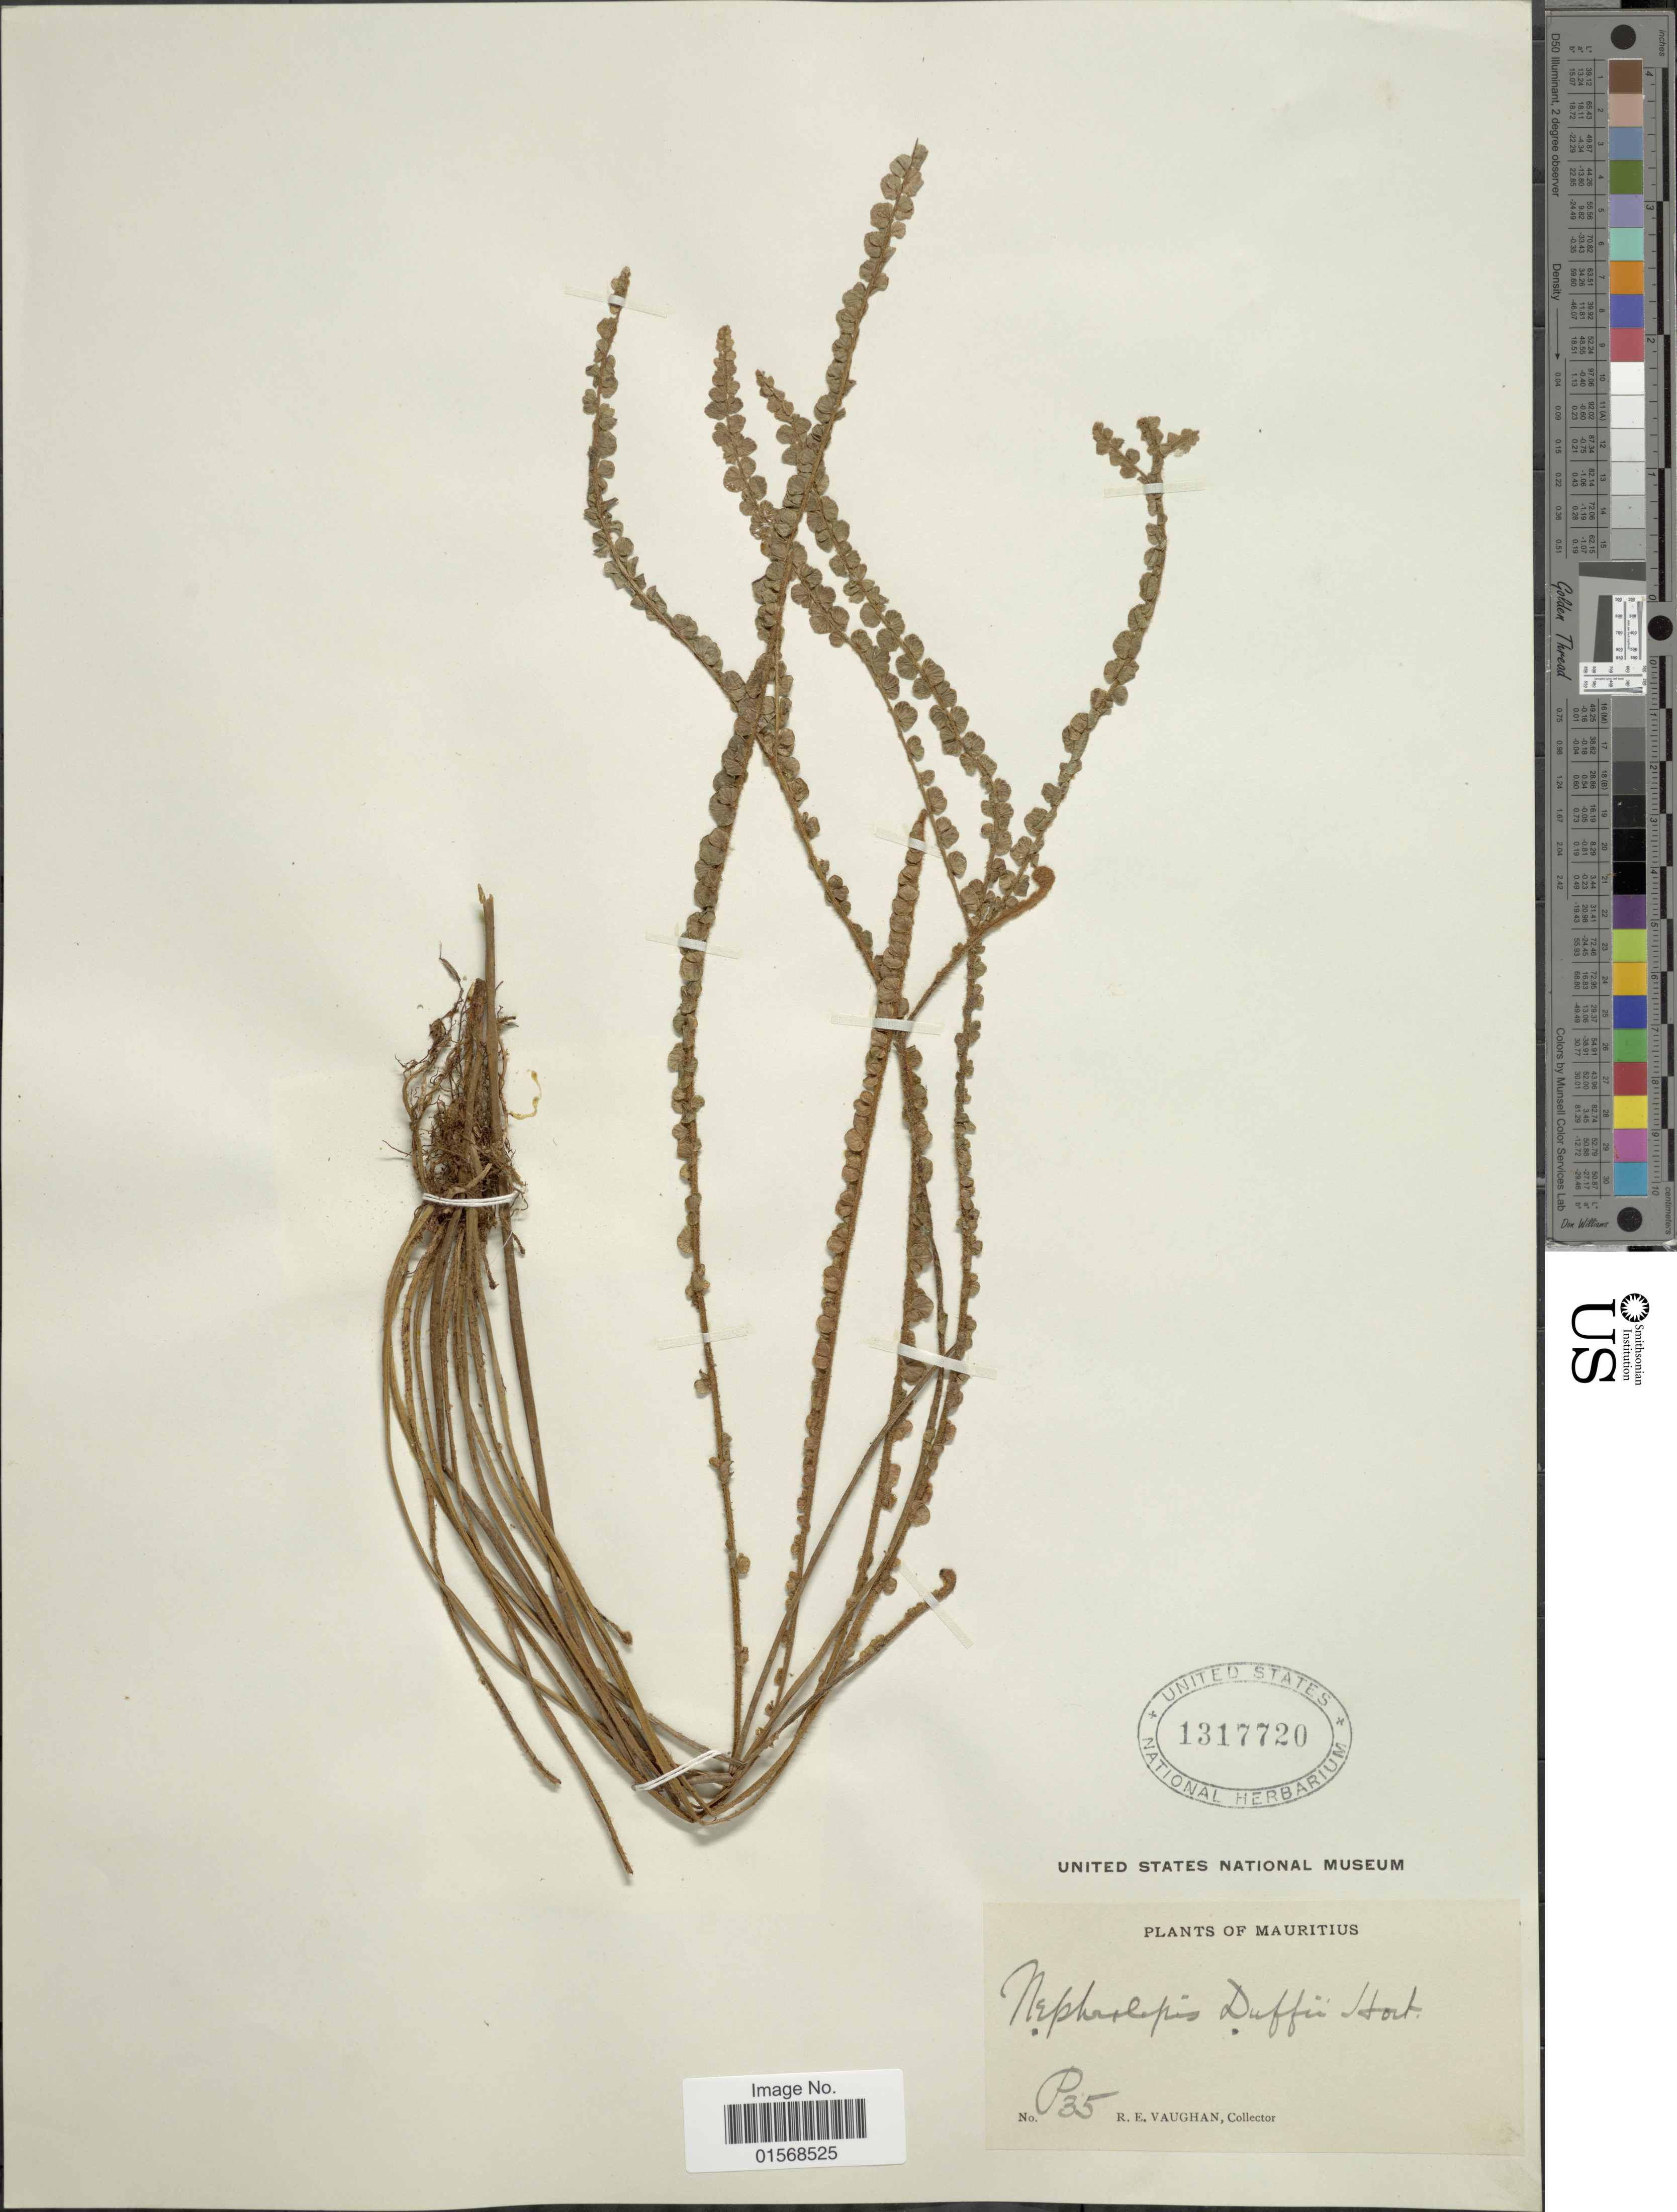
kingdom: Plantae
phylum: Tracheophyta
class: Polypodiopsida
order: Polypodiales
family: Nephrolepidaceae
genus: Nephrolepis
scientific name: Nephrolepis duffii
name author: T. Moore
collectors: R. Vaughan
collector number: P35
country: Mauritius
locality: Mauritius.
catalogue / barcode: US 1317720